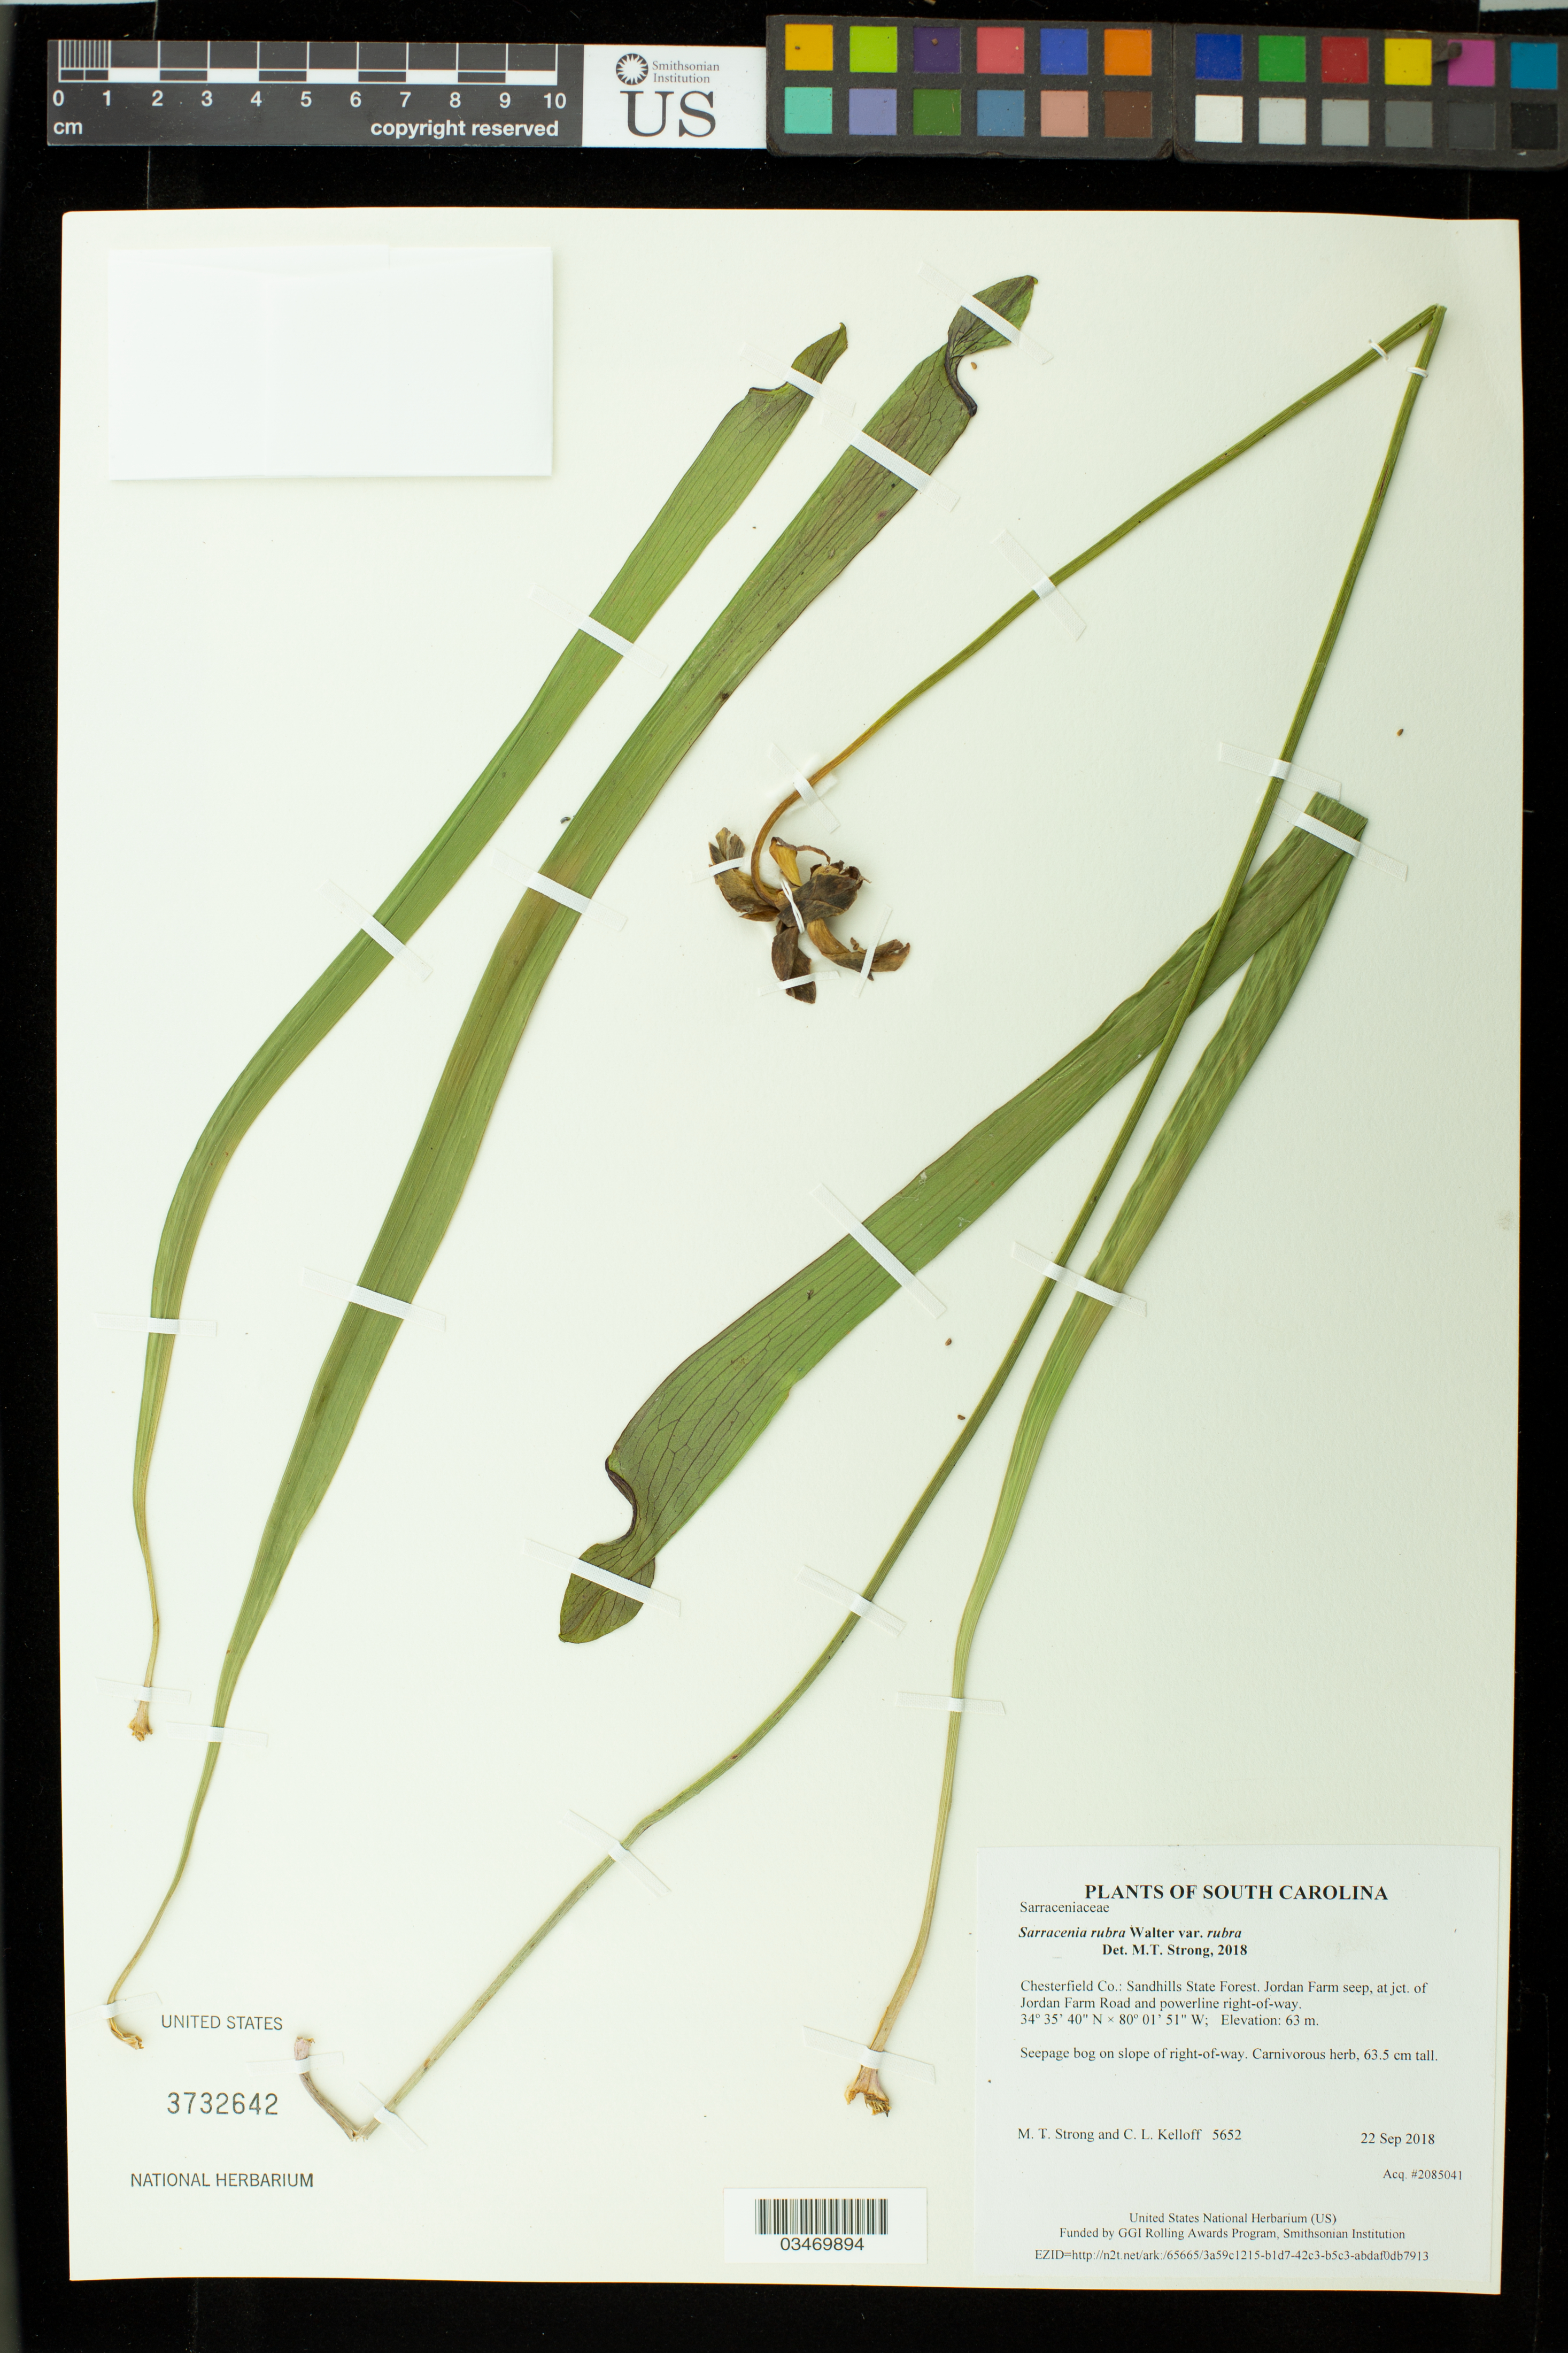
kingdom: Plantae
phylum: Tracheophyta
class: Magnoliopsida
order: Ericales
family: Sarraceniaceae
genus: Sarracenia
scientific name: Sarracenia rubra var. rubra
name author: Walter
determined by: Strong, M. T., (US), Smithsonian Institution - National Museum of Natural History (UNITED STATES)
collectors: M. T. Strong & C. L. Kelloff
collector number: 5652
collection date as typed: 22 Sep 2018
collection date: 2018-09-22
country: United States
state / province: South Carolina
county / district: Chesterfield Co.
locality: Sandhills State Forest. Jordan Farm seep, at jct. of Jordan Farm Road and powerline right-of-way.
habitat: Seepage bog on slope of right-of-way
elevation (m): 63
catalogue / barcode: US 3732642